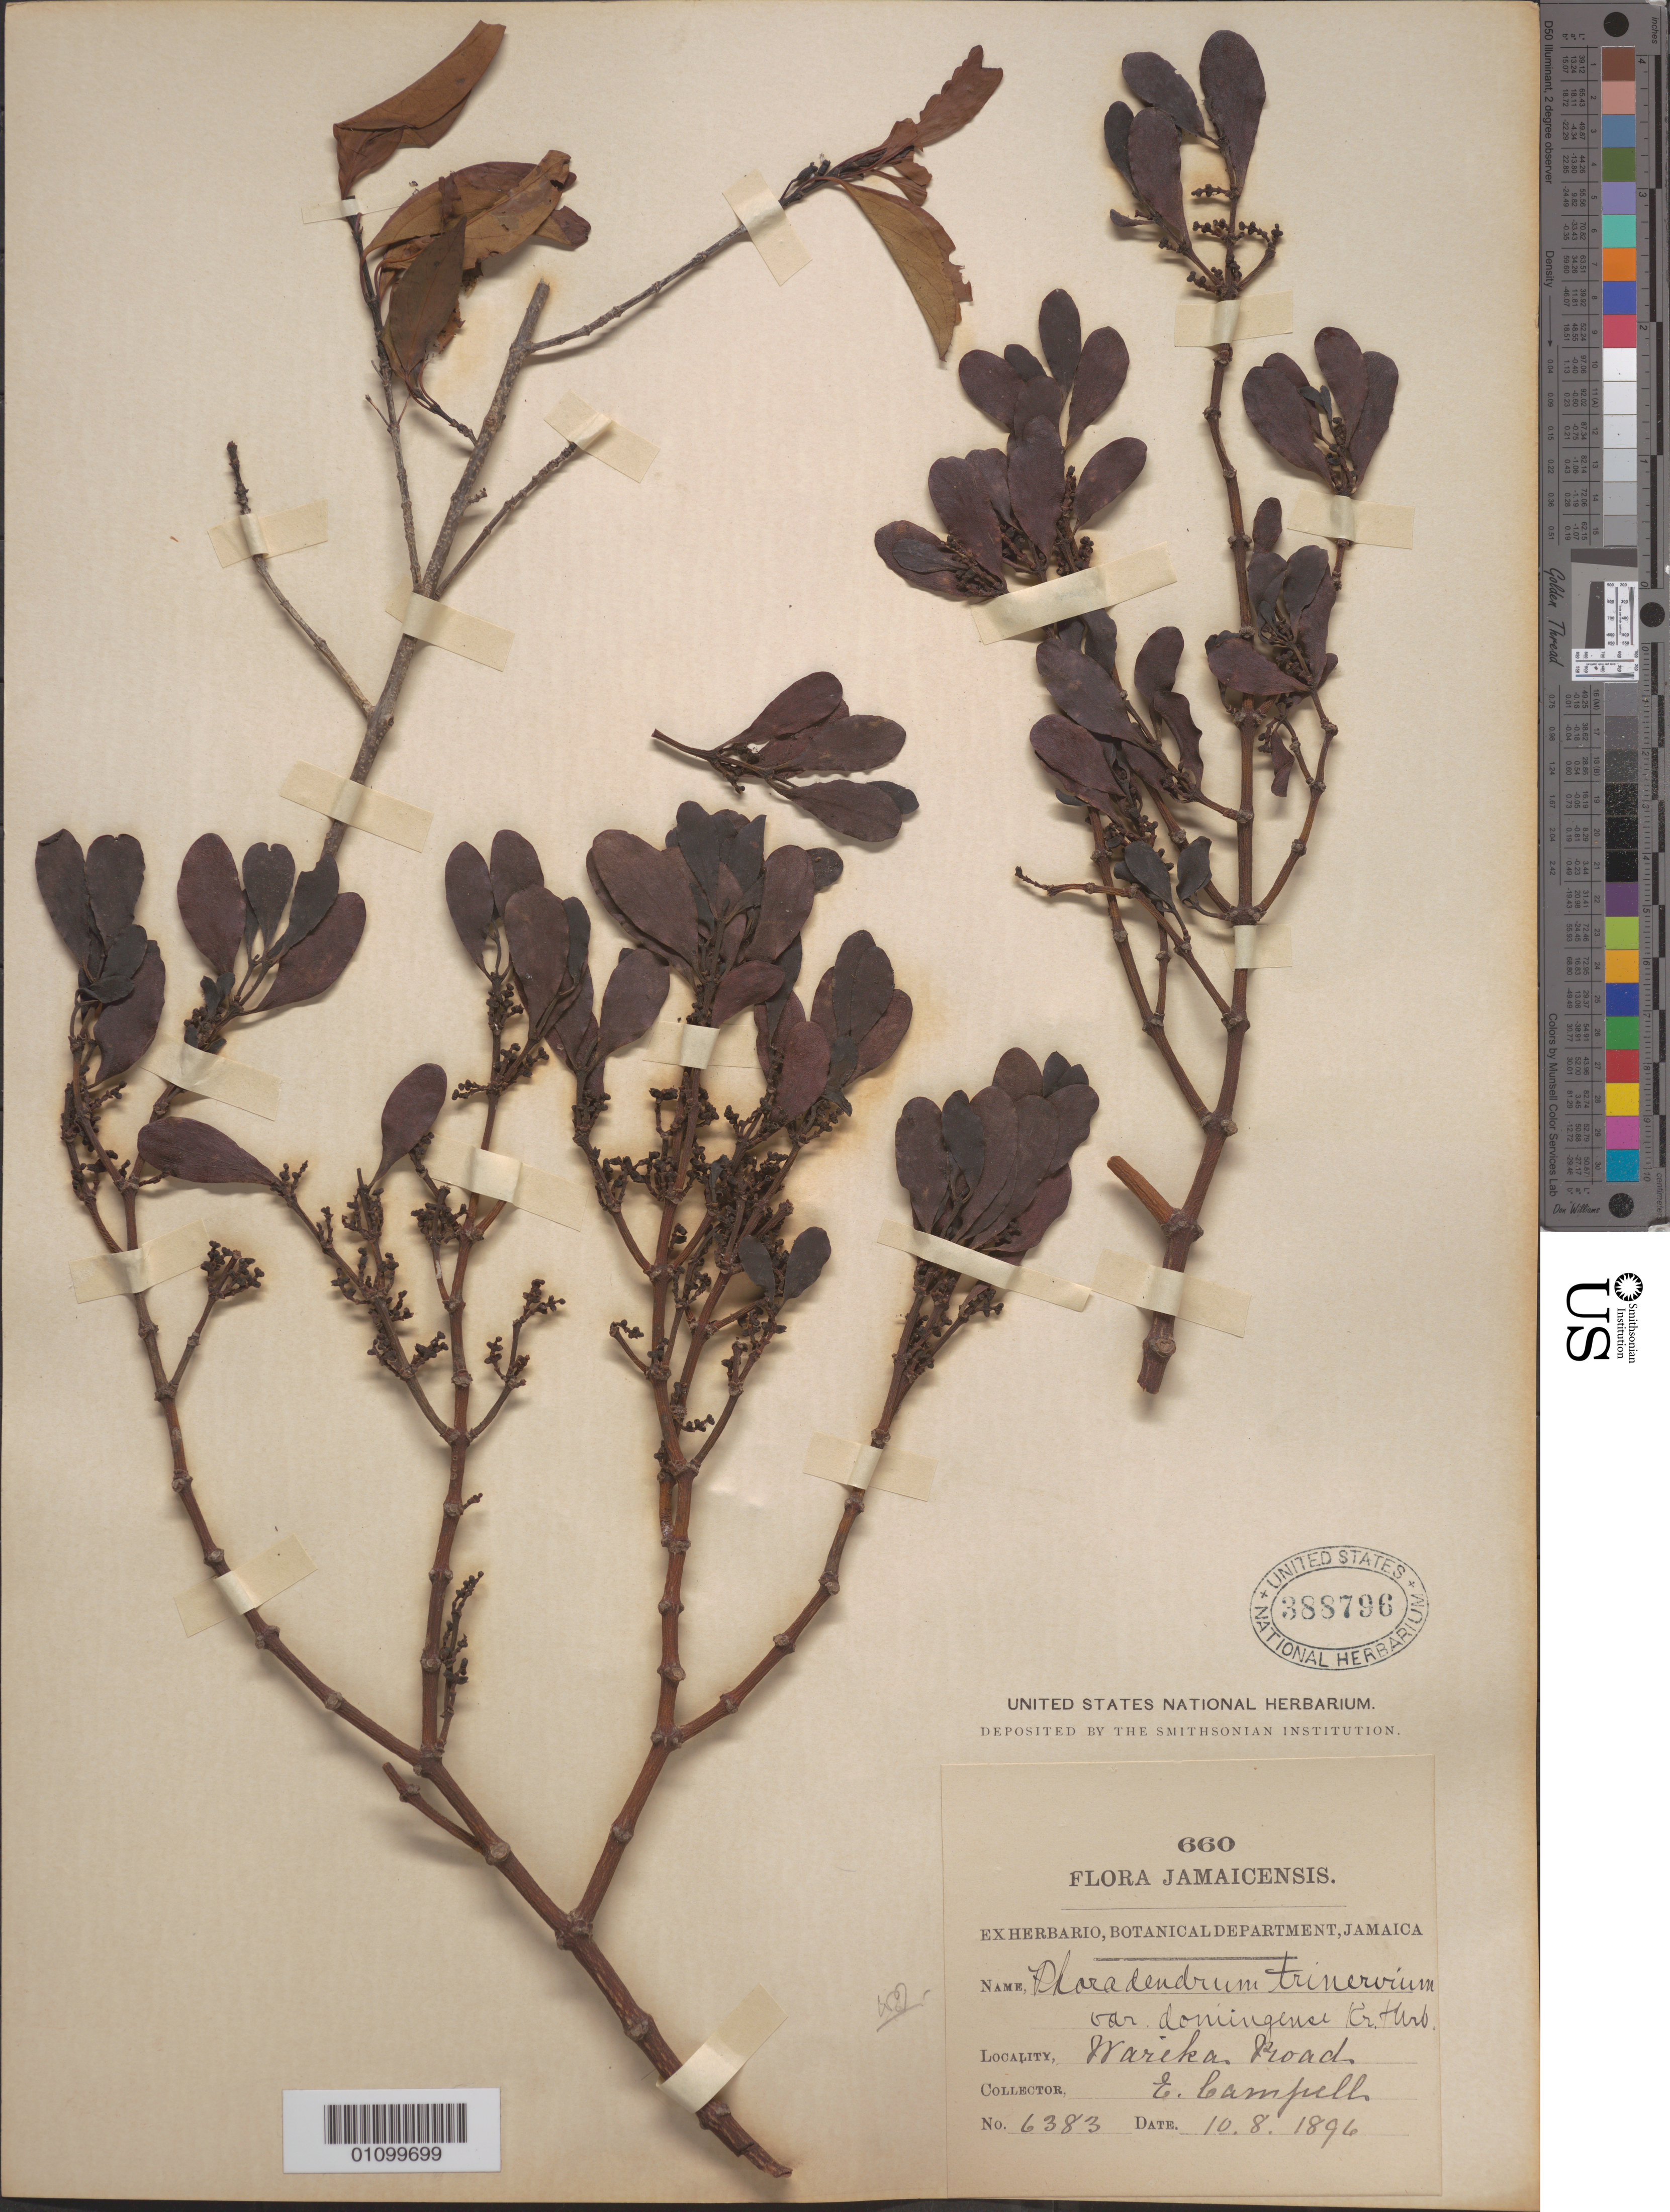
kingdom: Plantae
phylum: Tracheophyta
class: Magnoliopsida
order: Santalales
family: Viscaceae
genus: Phoradendron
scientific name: Phoradendron trinervium var. domingense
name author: (Ham.) Krug & Urb.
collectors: E. Campbell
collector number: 6383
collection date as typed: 10 Aug 1896 or 08 Oct 1896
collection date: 1896-08-10 or 1896-10-08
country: Jamaica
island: Jamaica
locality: Warieka Road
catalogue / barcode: US 388796